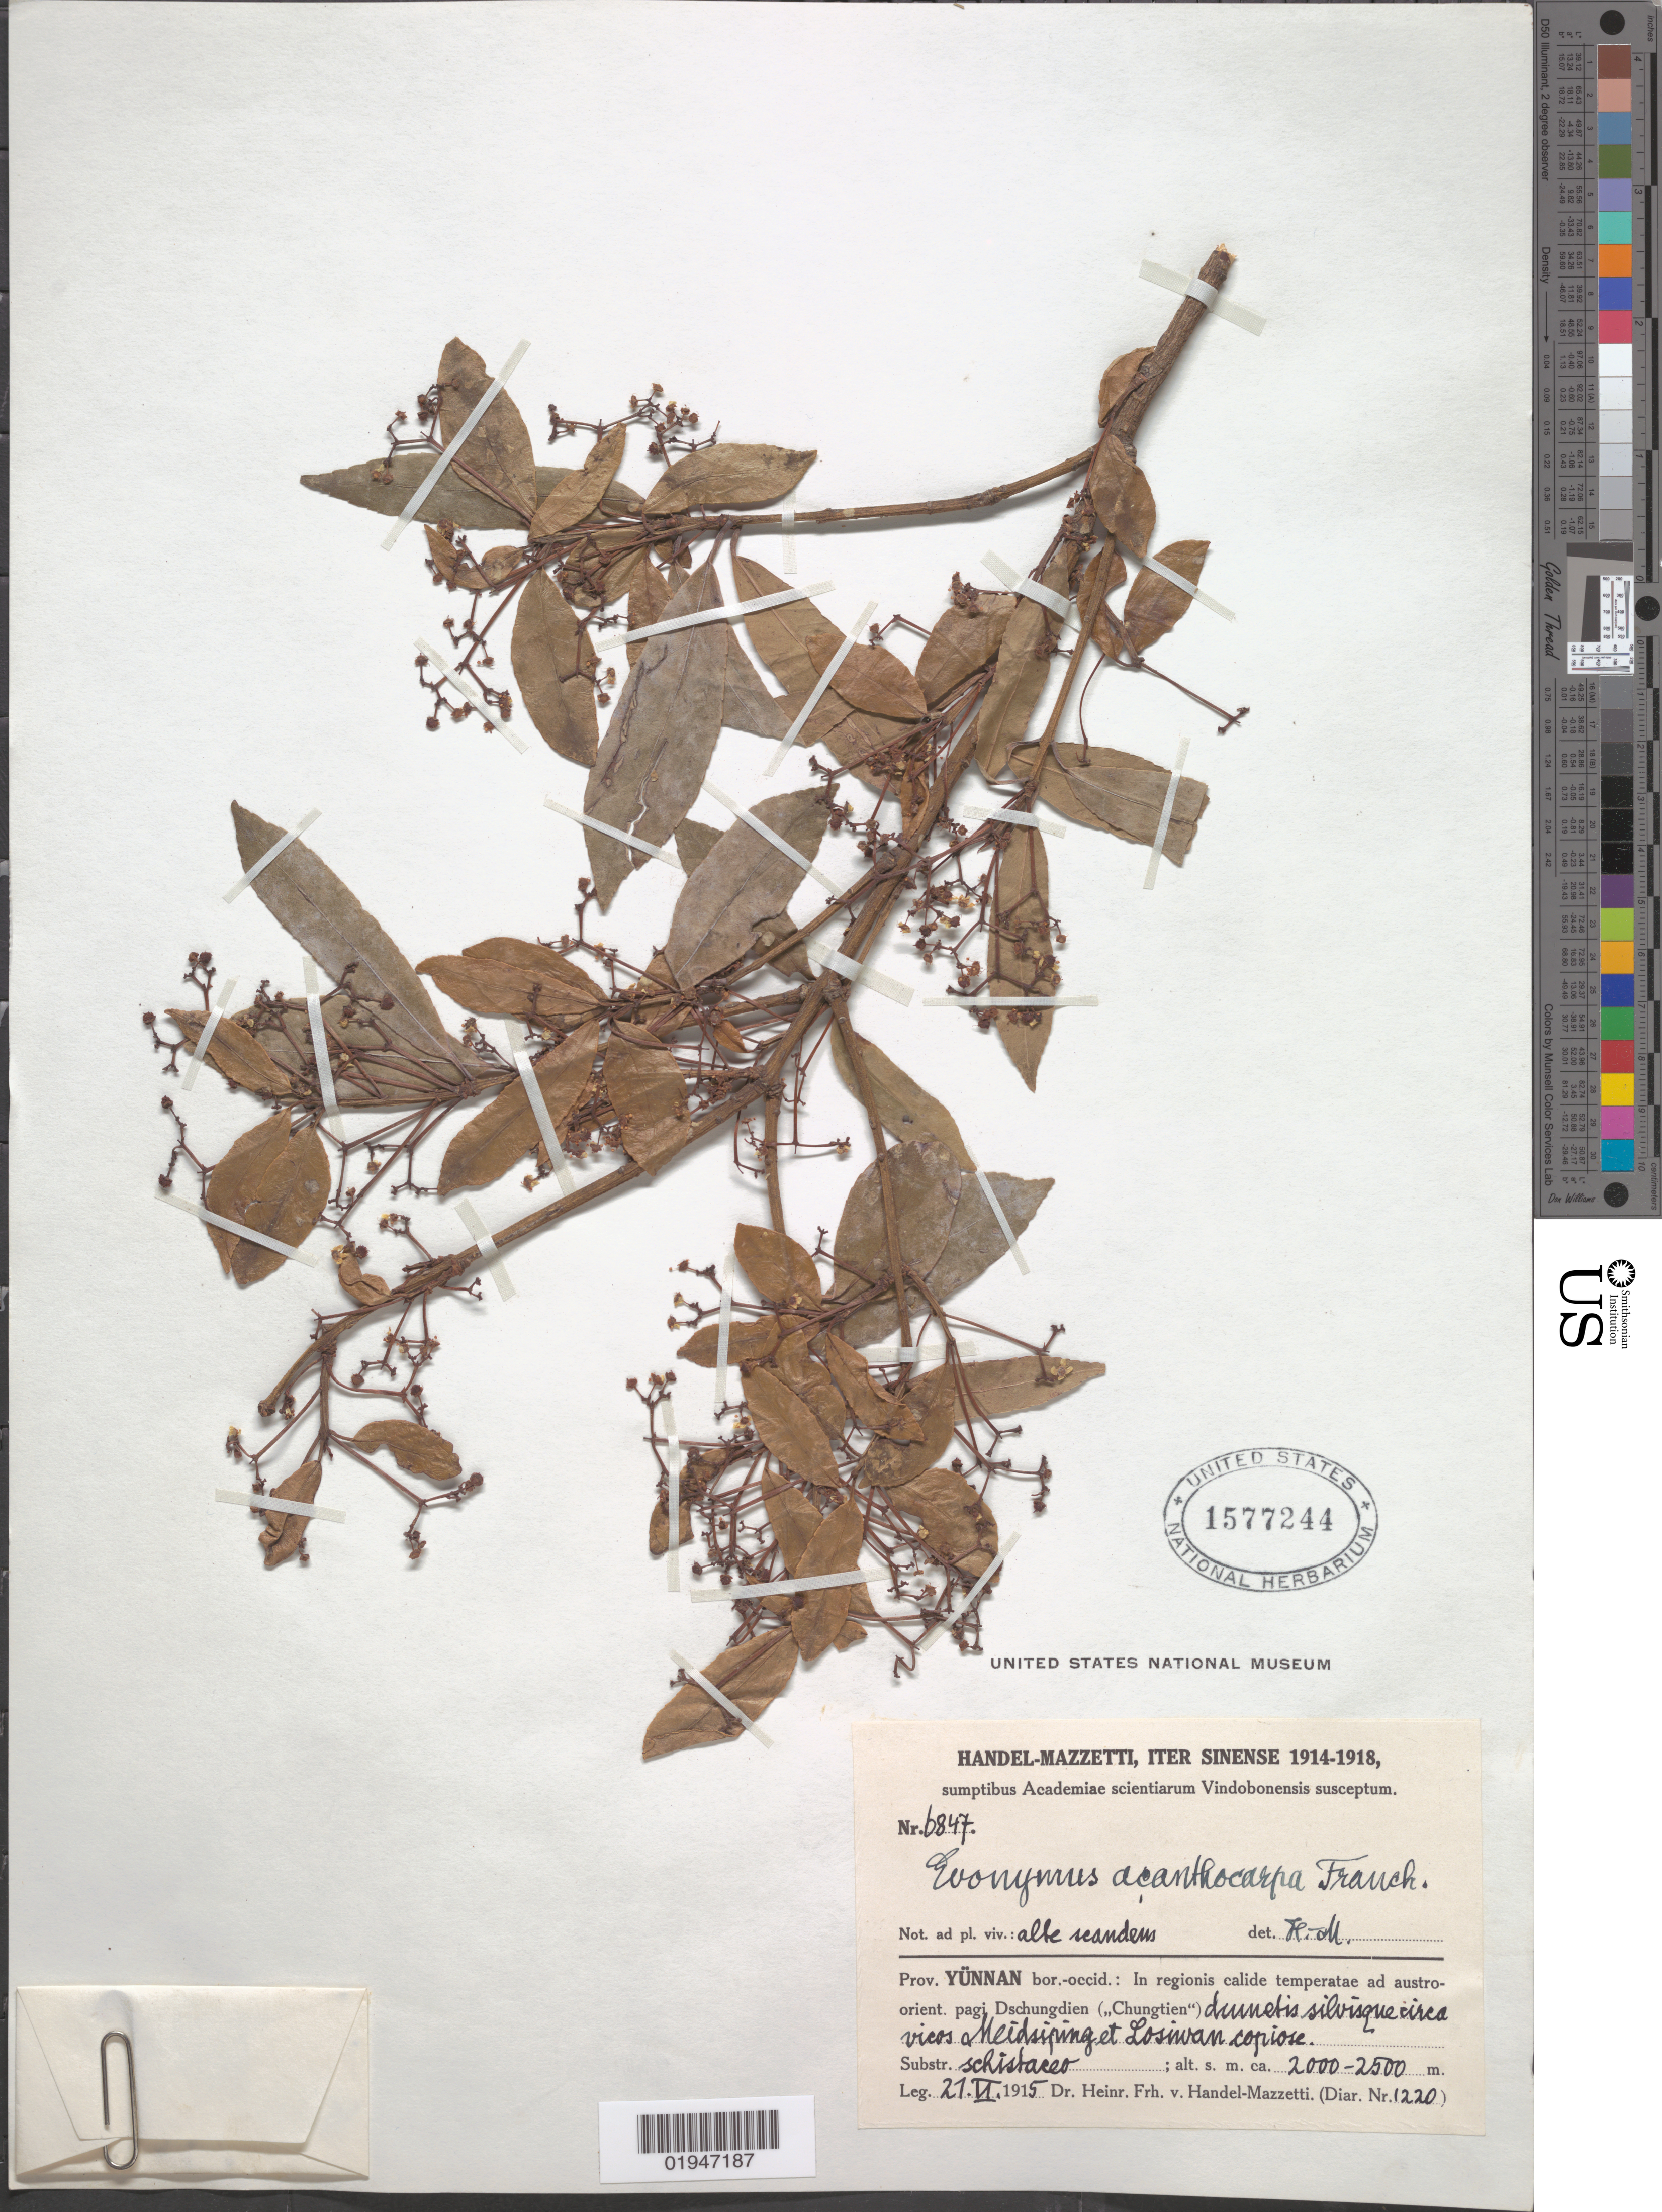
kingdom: Plantae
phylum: Tracheophyta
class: Magnoliopsida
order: Celastrales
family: Celastraceae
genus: Euonymus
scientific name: Euonymus acanthocarpus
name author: Franch.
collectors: H. Handel-Mazzetti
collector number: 6847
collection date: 1915-06-21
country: China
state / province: Yunnan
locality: In regionis calide temperatae ad austro orient pagi Dschungdien (Chungtien) circa vicos Meidsiping et Losiwan copiose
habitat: In regionis calide temperatae; substr. schistaceo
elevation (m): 2000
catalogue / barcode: US 1577244